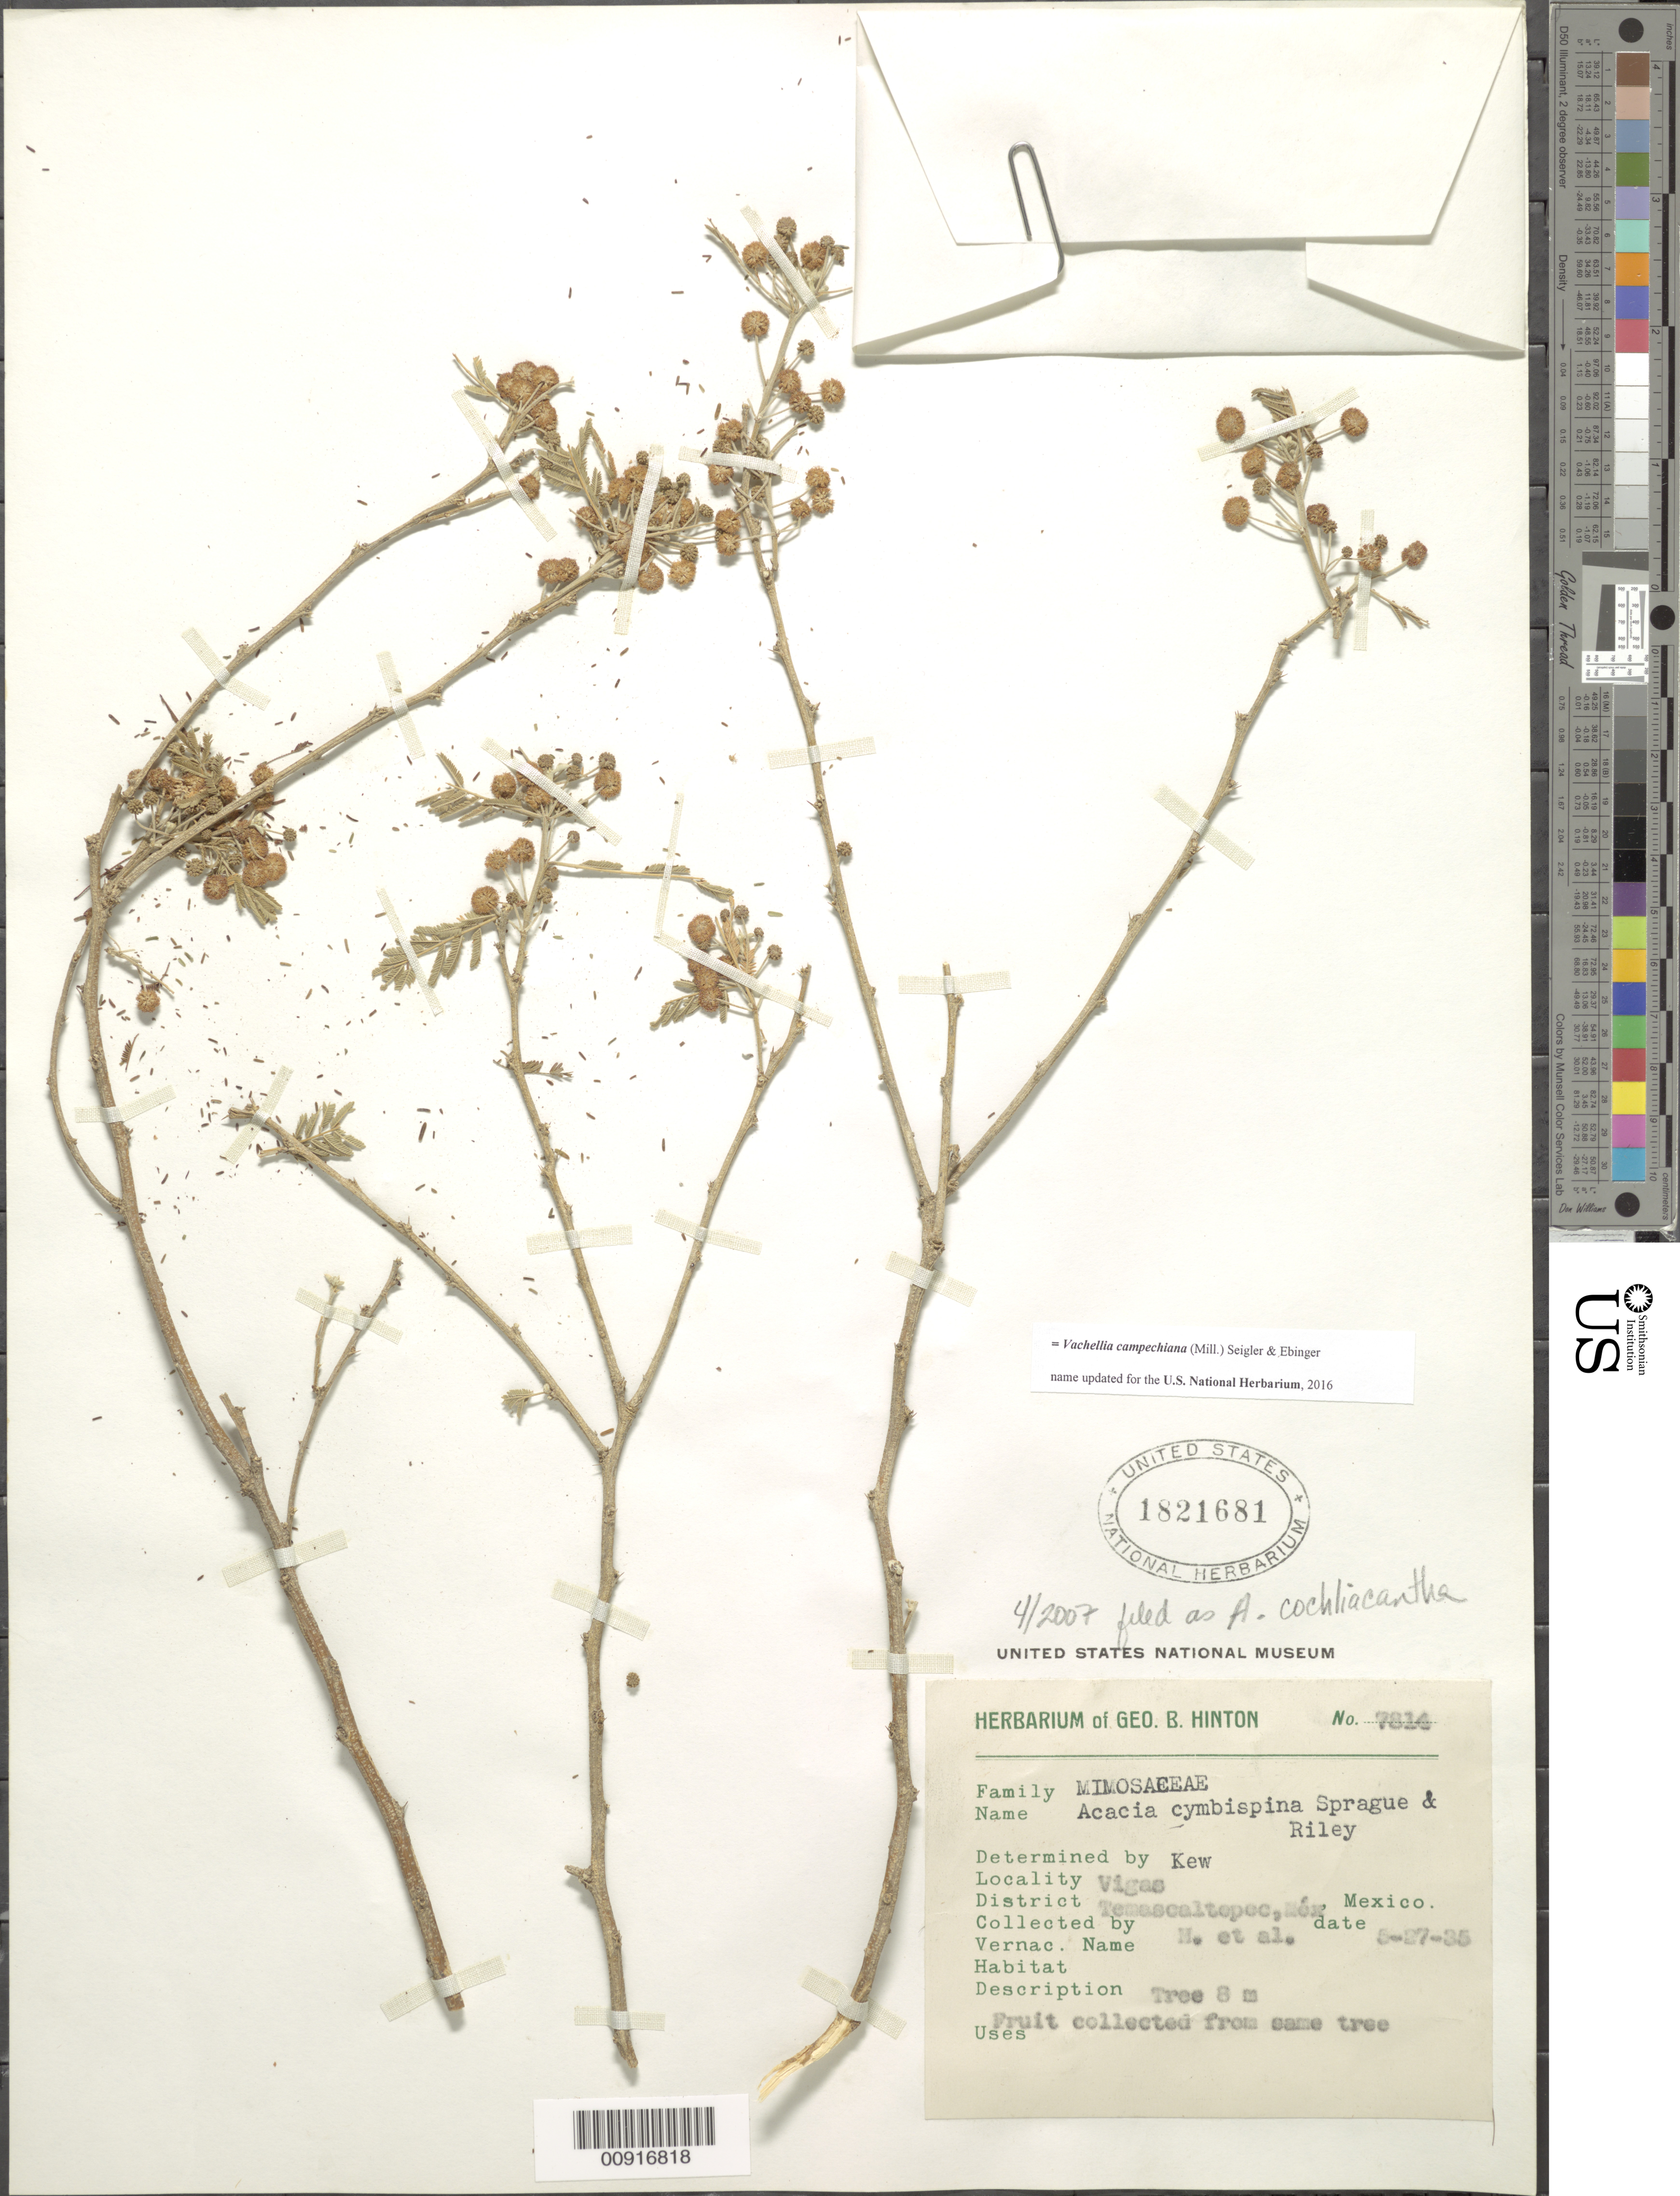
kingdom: Plantae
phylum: Tracheophyta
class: Magnoliopsida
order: Fabales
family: Fabaceae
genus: Vachellia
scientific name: Vachellia campechiana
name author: (Mill.) Seigler & Ebinger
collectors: G. B. Hinton & et al.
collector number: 7814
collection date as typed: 27 May 1935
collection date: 1935-05-27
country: Mexico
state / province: México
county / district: Temascaltepec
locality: Vigas, District of Temascaltepec, State of Mexico.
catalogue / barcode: US 1821681